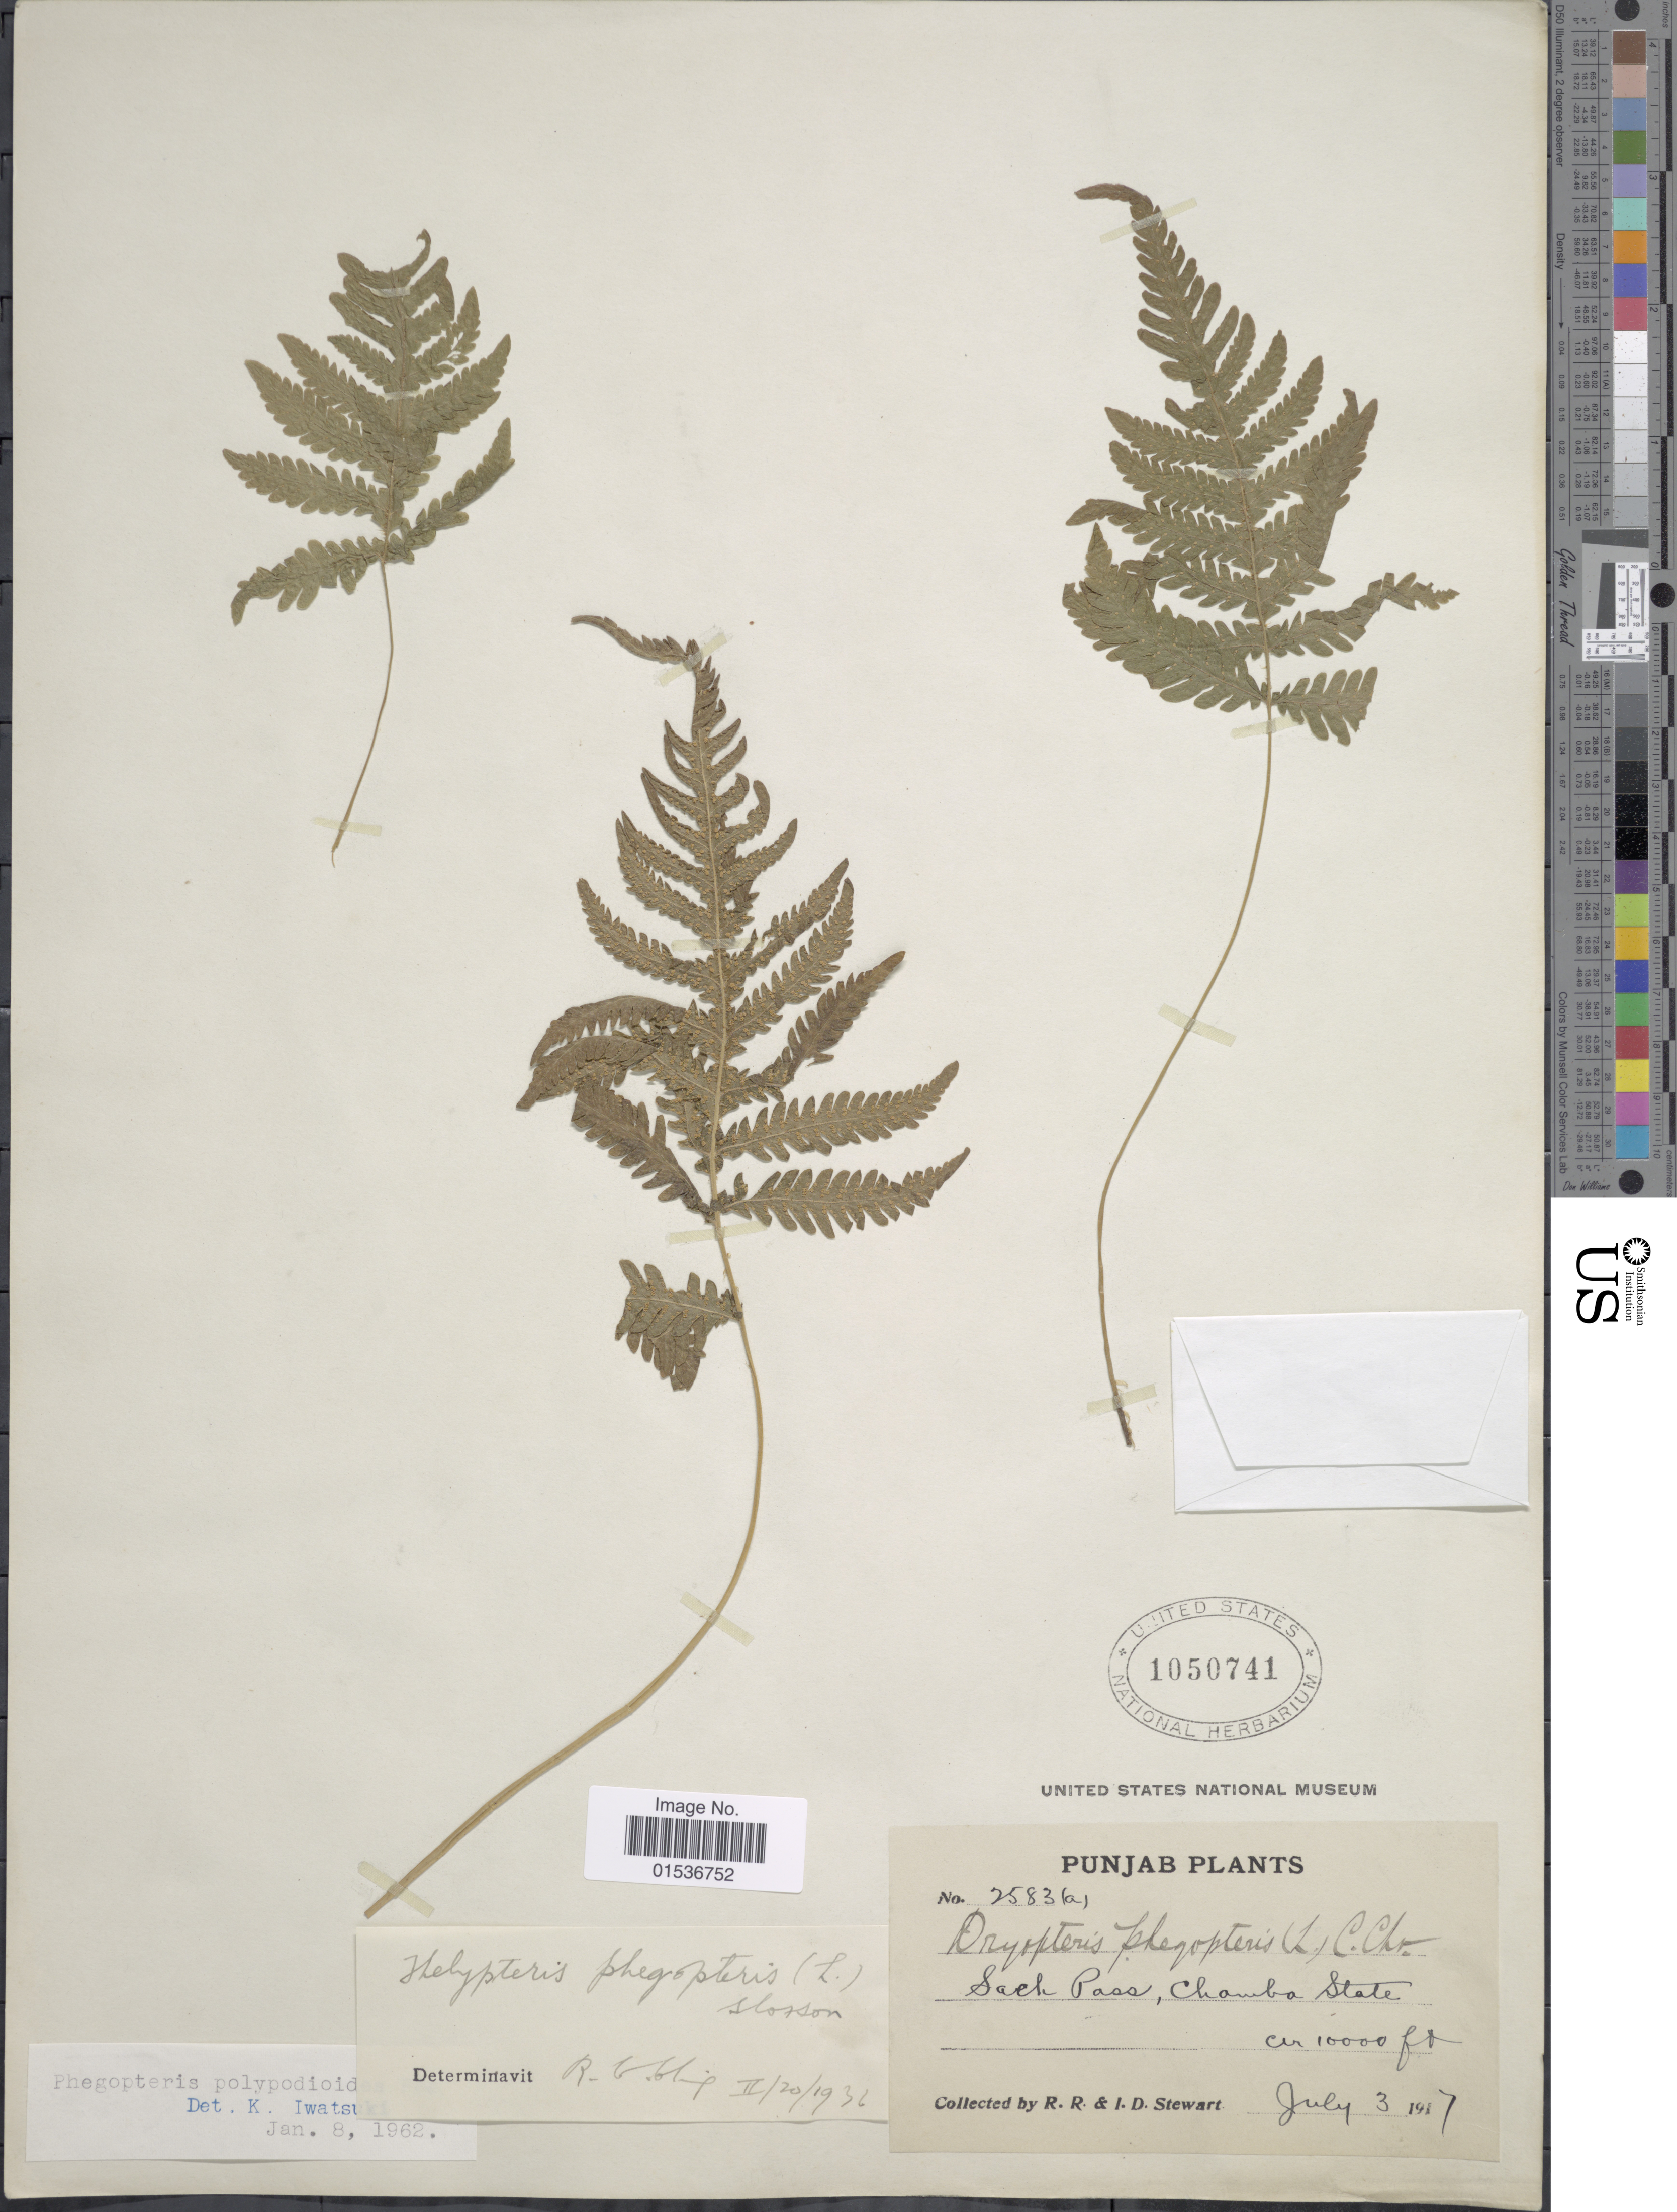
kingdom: Plantae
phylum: Tracheophyta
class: Polypodiopsida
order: Polypodiales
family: Thelypteridaceae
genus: Phegopteris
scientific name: Phegopteris oreopteris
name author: (Ehrh.) Fée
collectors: R. R. Stewart & I. Stewart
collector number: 2583a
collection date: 1917-07-03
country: India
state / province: Himachal Pradesh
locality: Punjab, Sach Pass, Chamba State.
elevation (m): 3048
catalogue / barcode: US 1050741